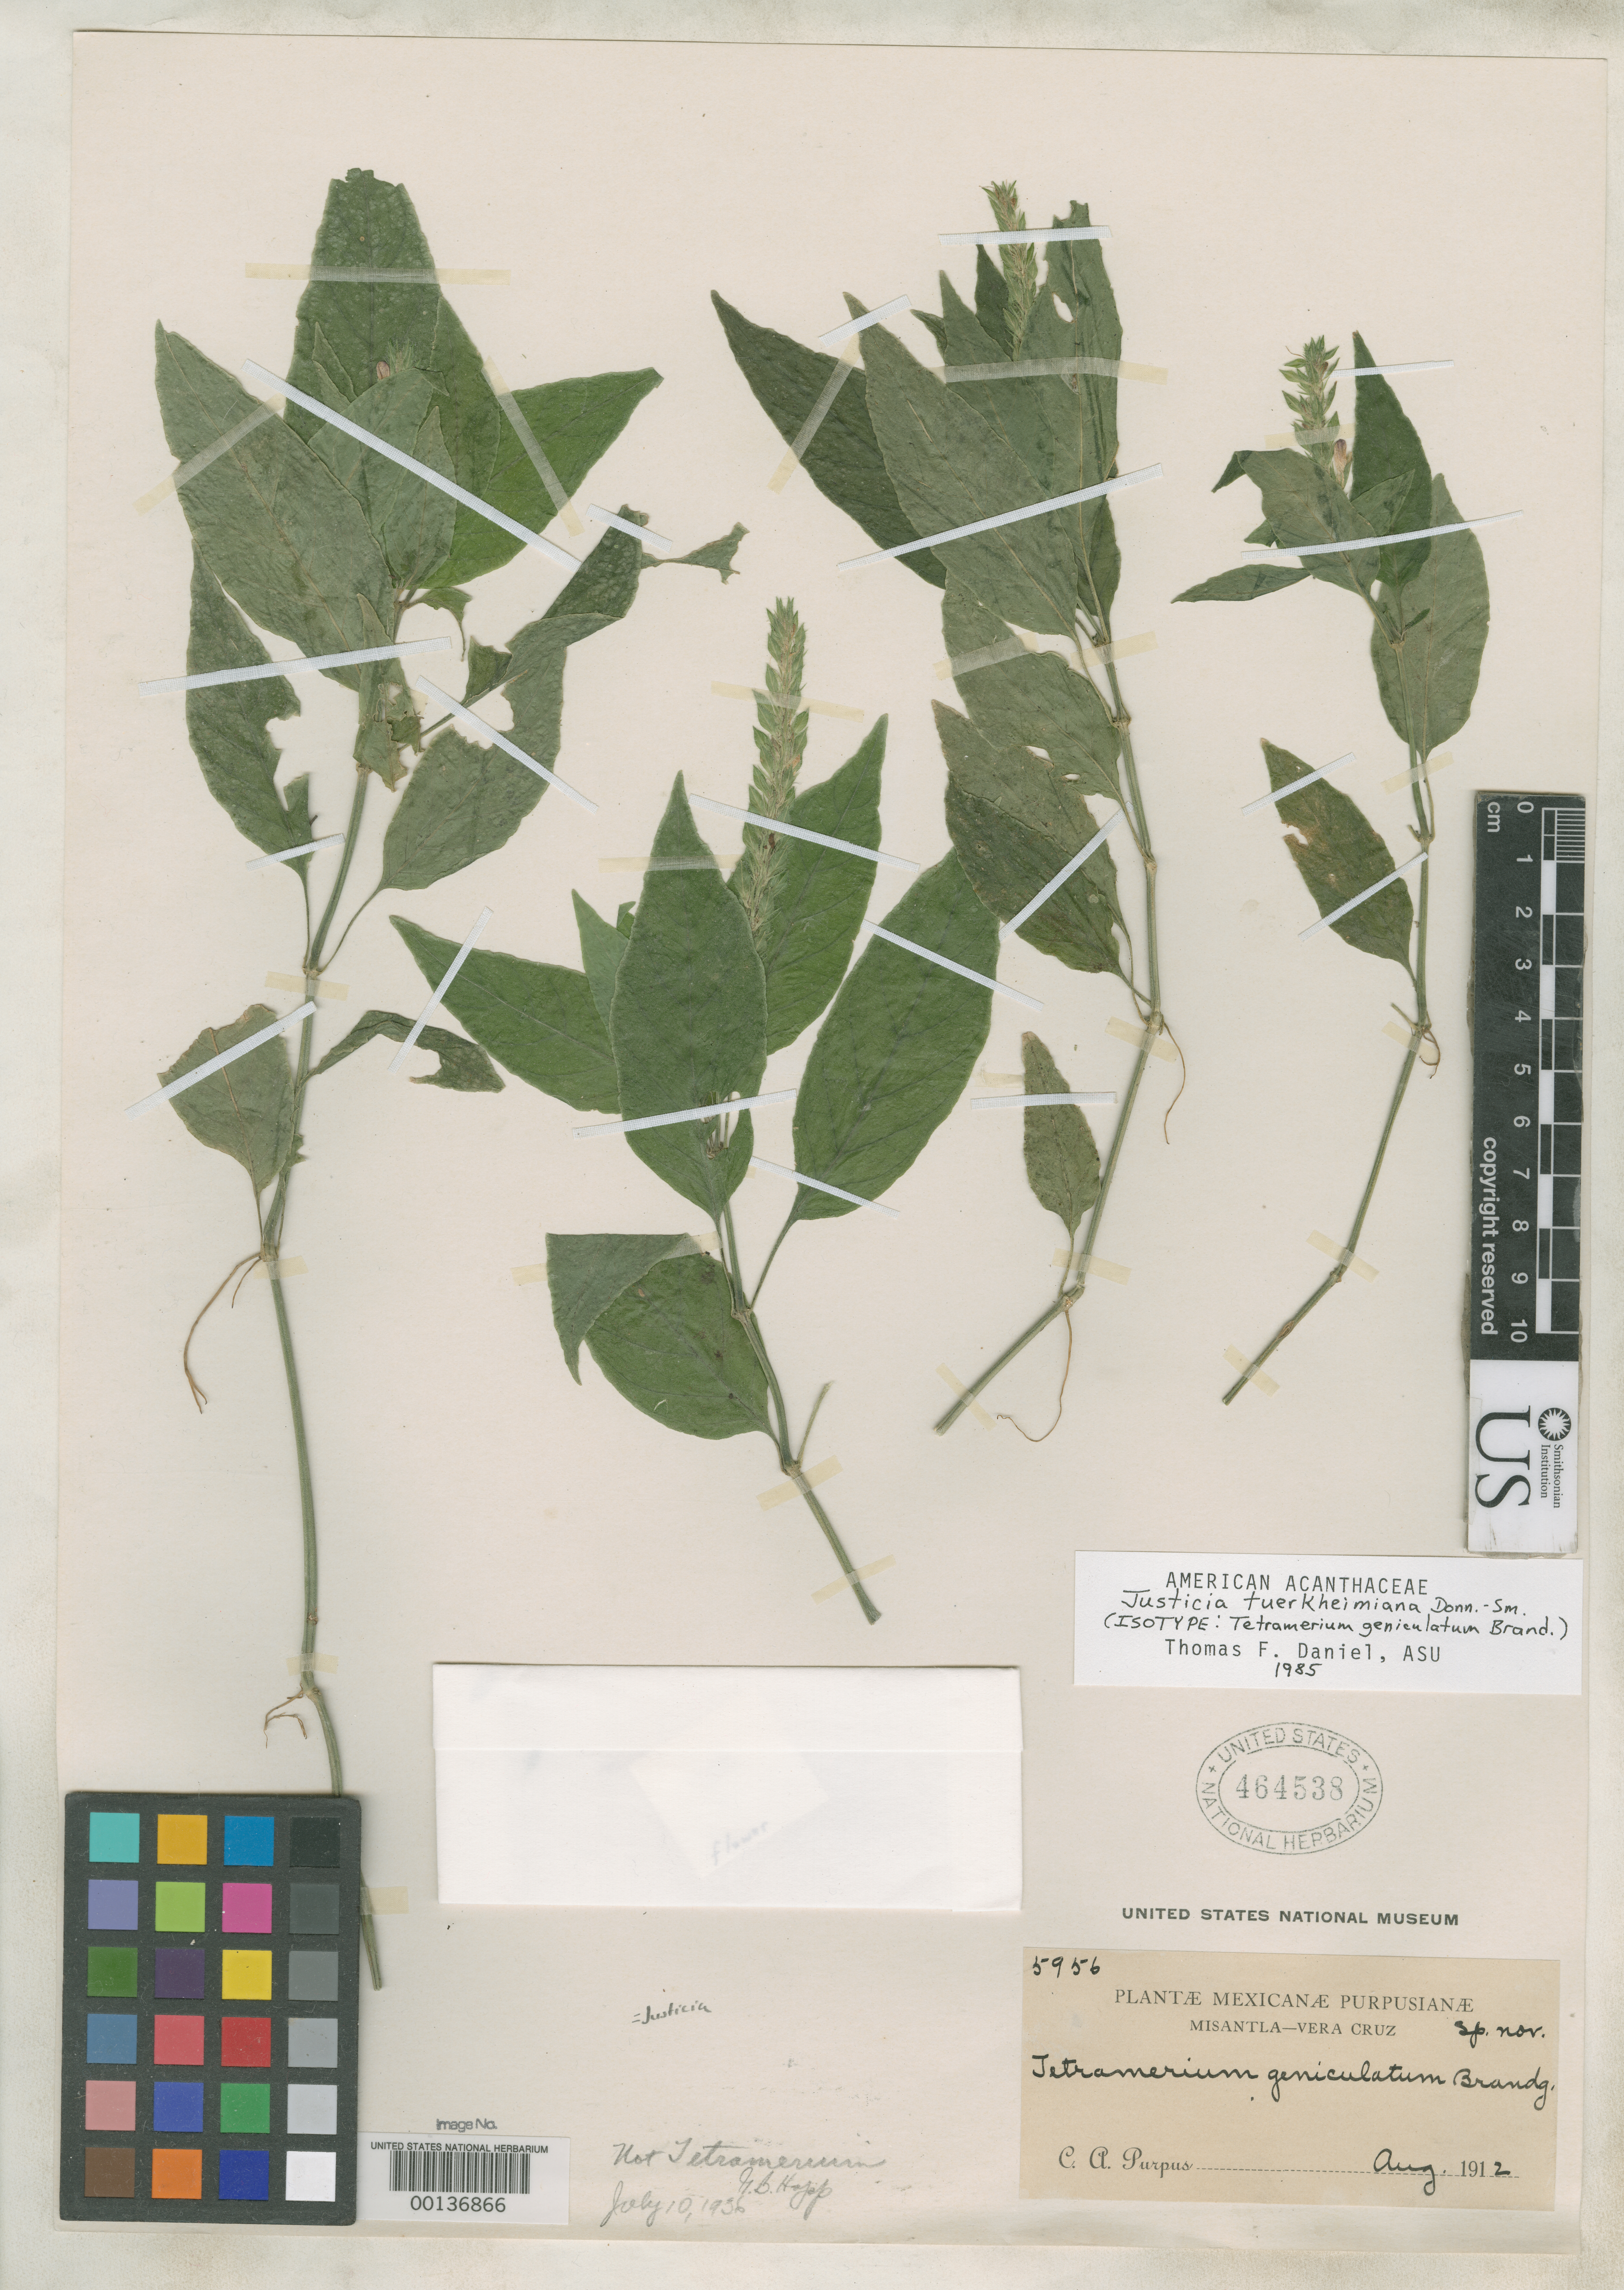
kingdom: Plantae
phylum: Tracheophyta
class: Magnoliopsida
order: Lamiales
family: Acanthaceae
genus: Tetramerium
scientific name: Tetramerium geniculatum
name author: Brandegee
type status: Isotype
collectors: C. A. Purpus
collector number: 5956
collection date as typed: Aug 1912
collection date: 1912-08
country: Mexico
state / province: Veracruz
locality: Near Misantla.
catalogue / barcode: US 464538